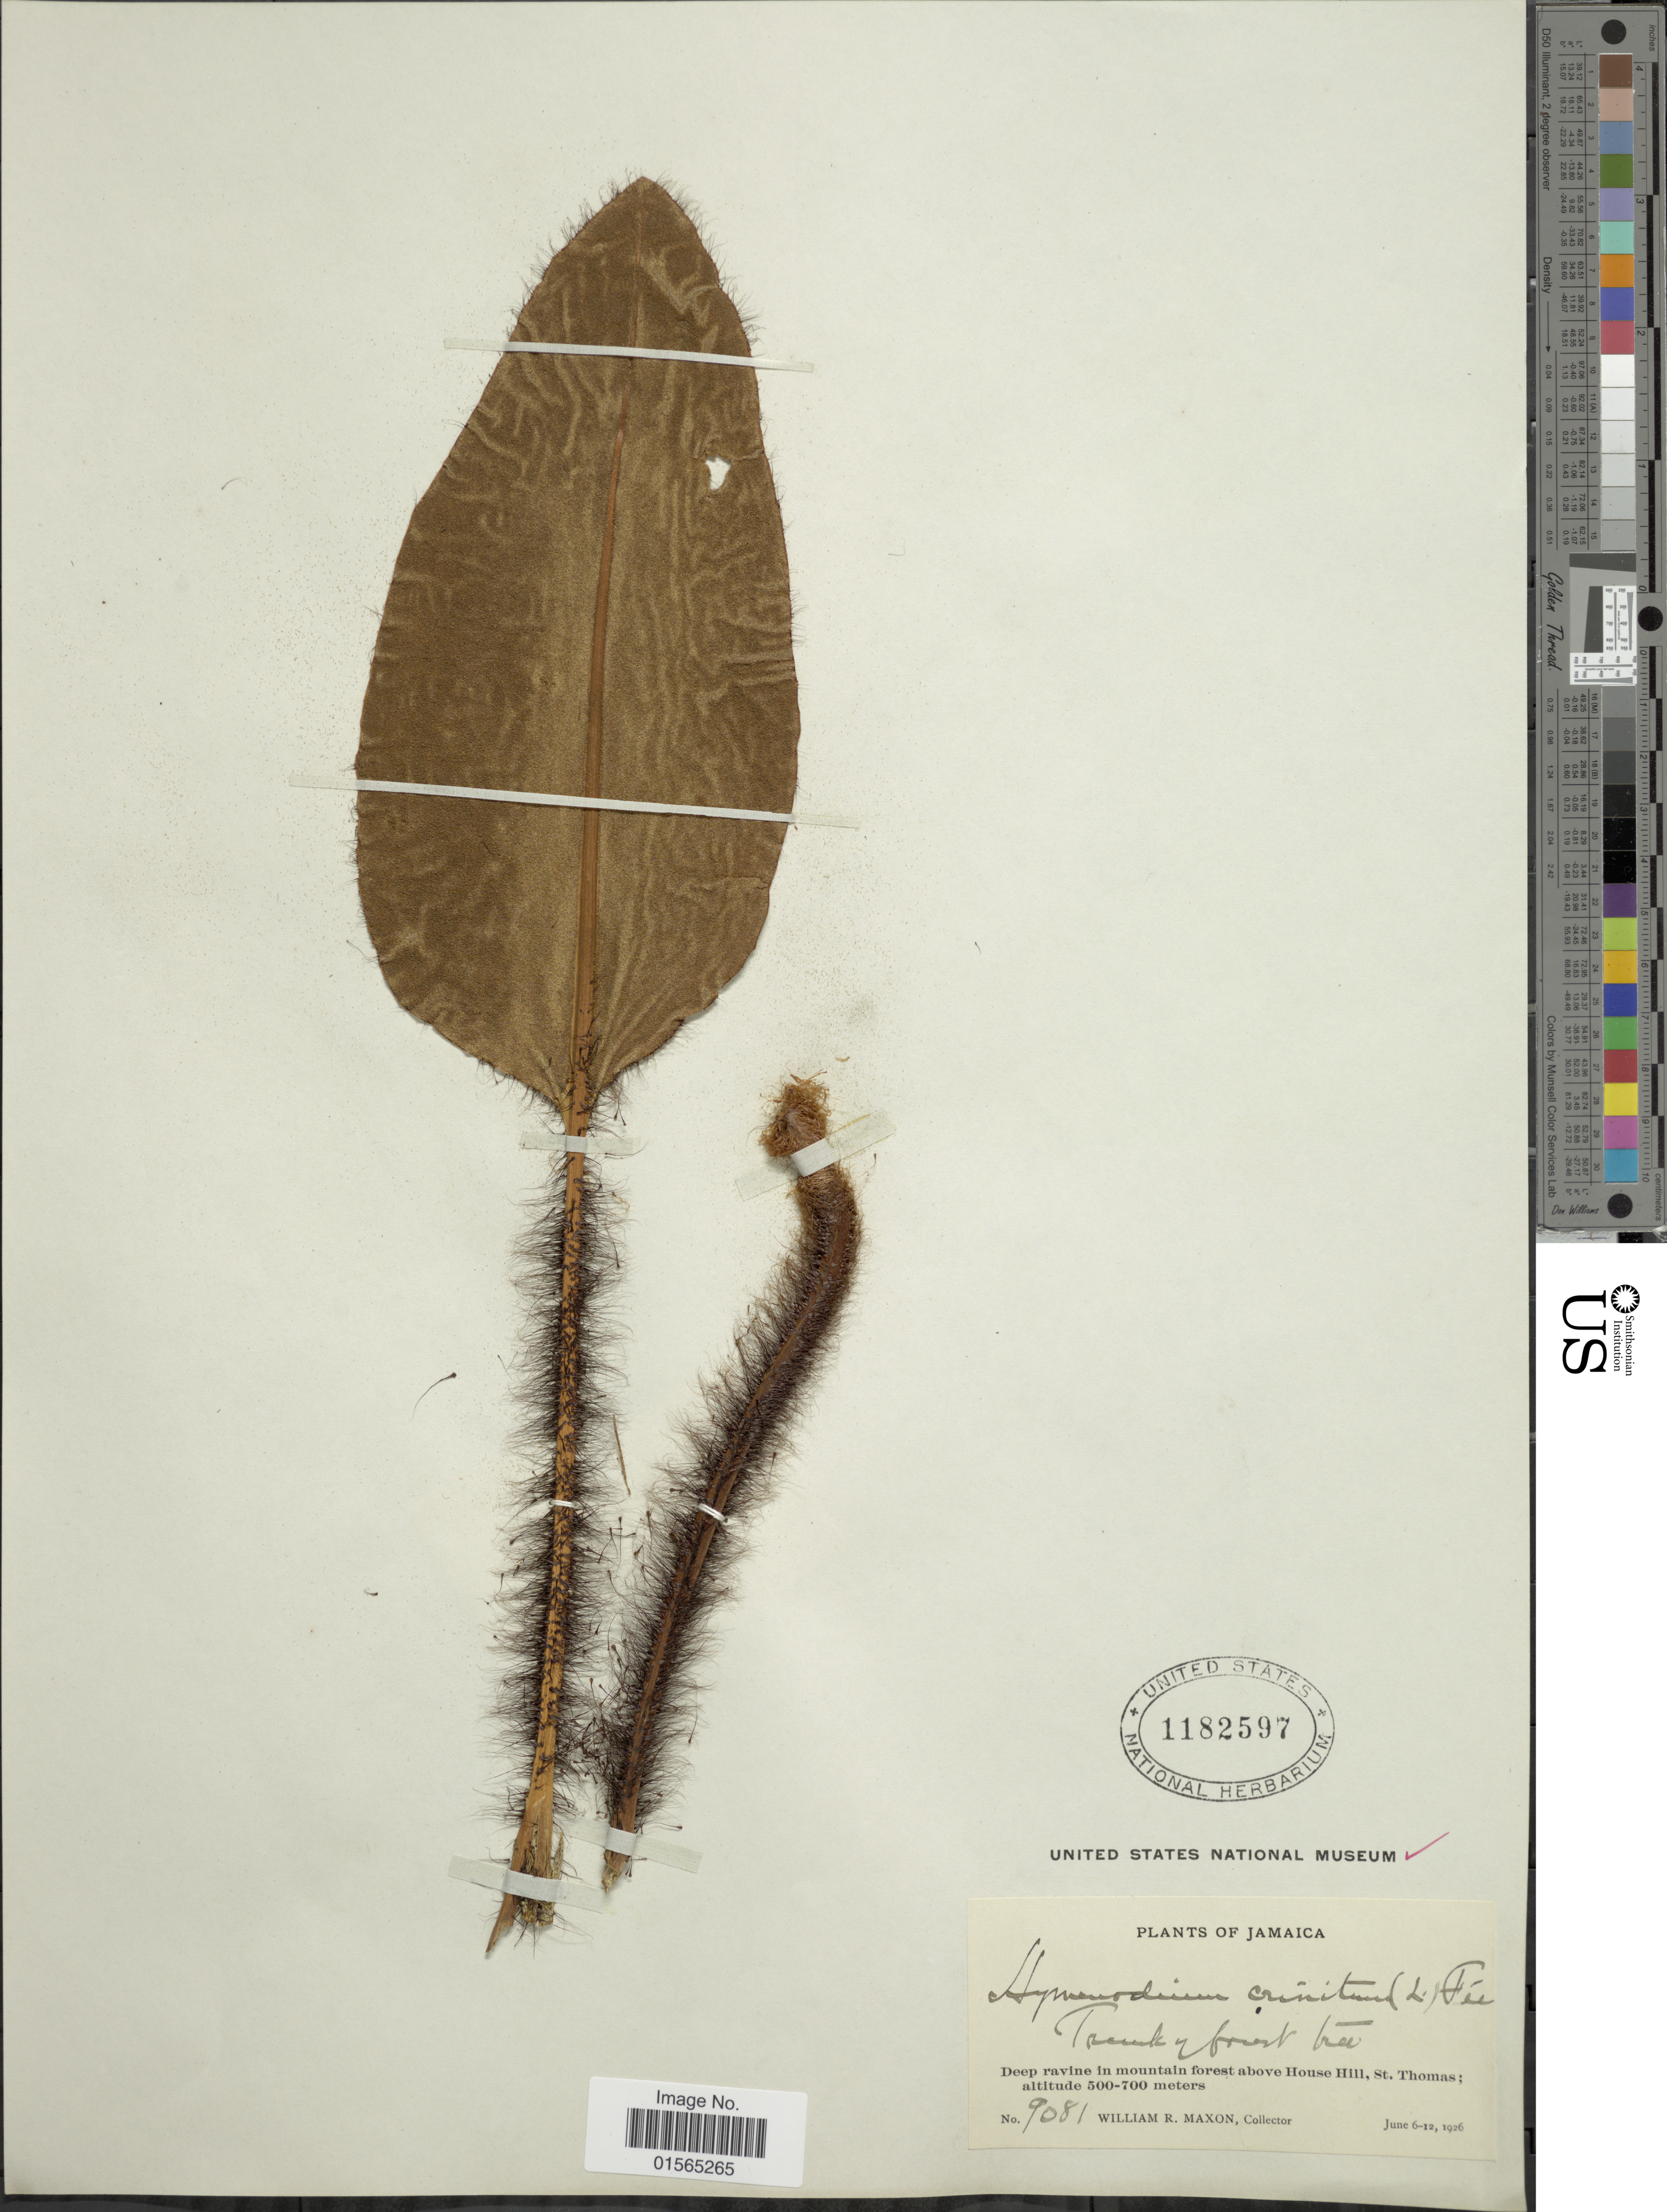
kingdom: Plantae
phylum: Tracheophyta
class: Polypodiopsida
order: Polypodiales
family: Dryopteridaceae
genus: Elaphoglossum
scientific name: Elaphoglossum crinitum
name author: (L.) Christ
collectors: W. R. Maxon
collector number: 9081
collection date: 1926-06-06/1926-06-12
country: Jamaica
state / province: Saint Thomas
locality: Deep ravine in mountain forest above House Hill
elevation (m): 500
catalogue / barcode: US 1182597